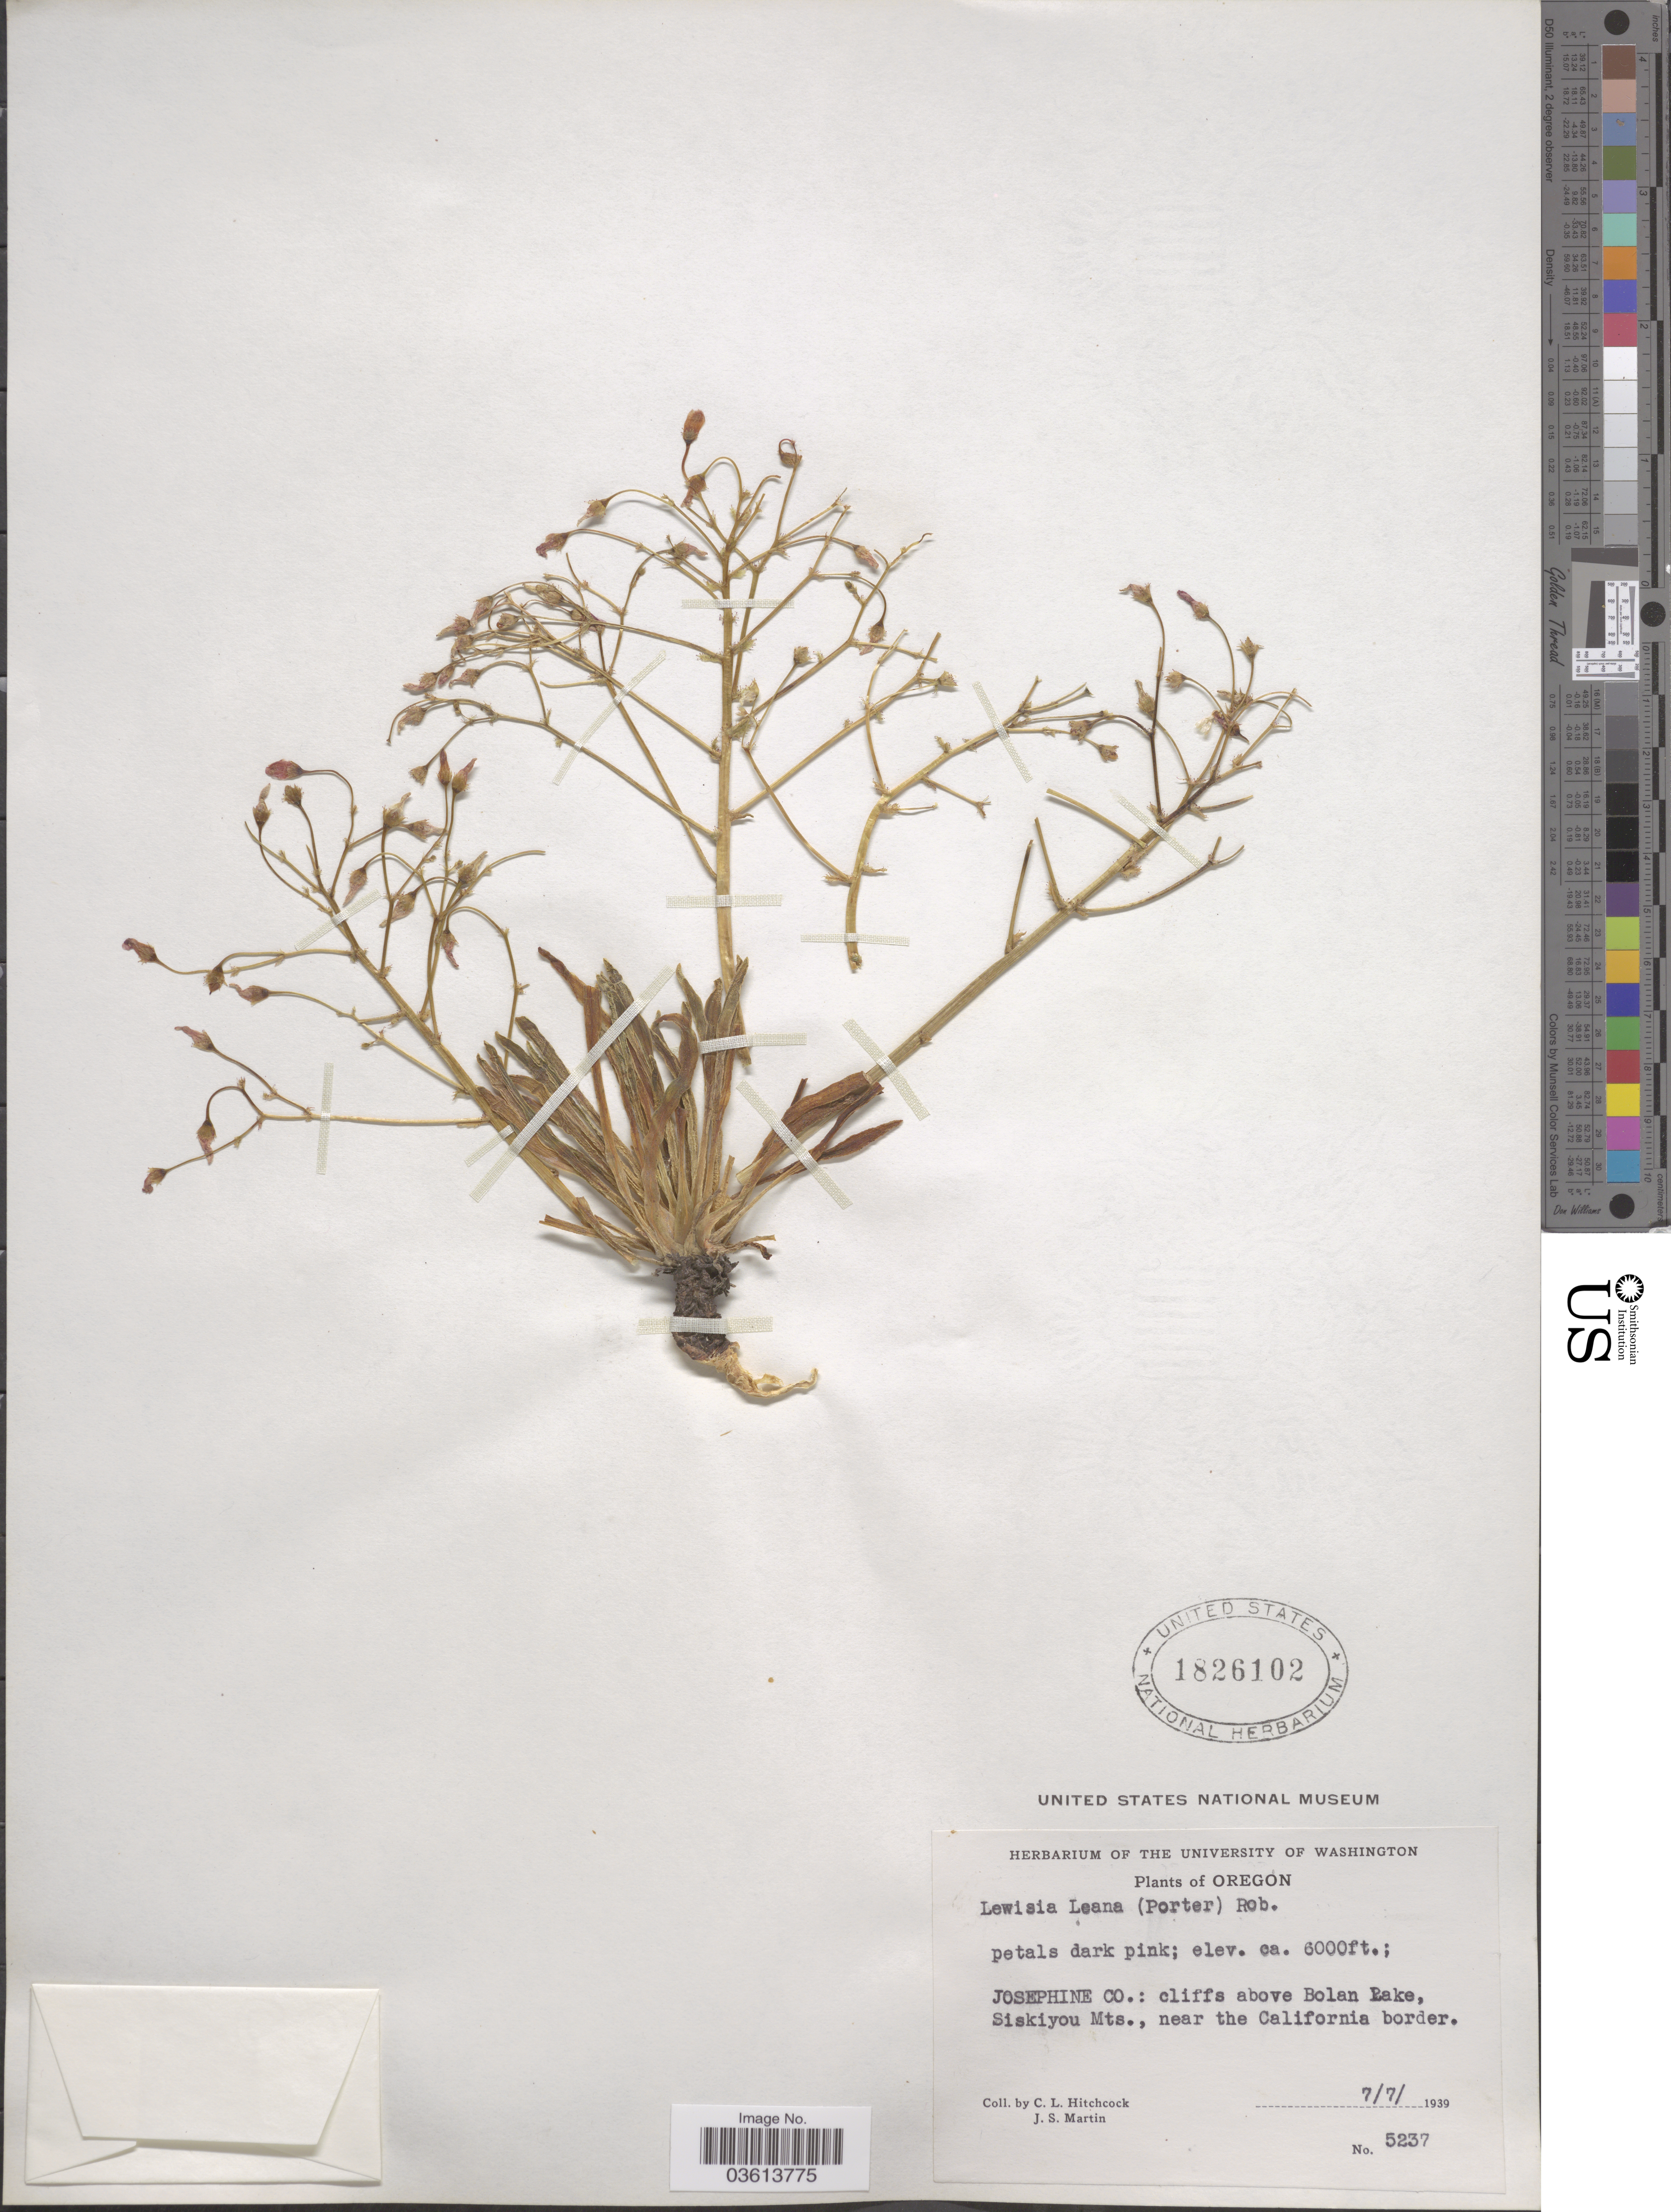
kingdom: Plantae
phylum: Tracheophyta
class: Magnoliopsida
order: Caryophyllales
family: Montiaceae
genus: Lewisia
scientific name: Lewisia leeana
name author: (Porter) B.L. Rob.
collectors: C. L. Hitchcock & J. S. Martin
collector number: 5237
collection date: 1939-07-07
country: United States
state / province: Oregon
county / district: Josephine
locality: Joesphine Co.: cliffs above Bolan Lake, Siskiyou Mts., near the California border.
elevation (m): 1829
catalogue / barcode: US 1826102